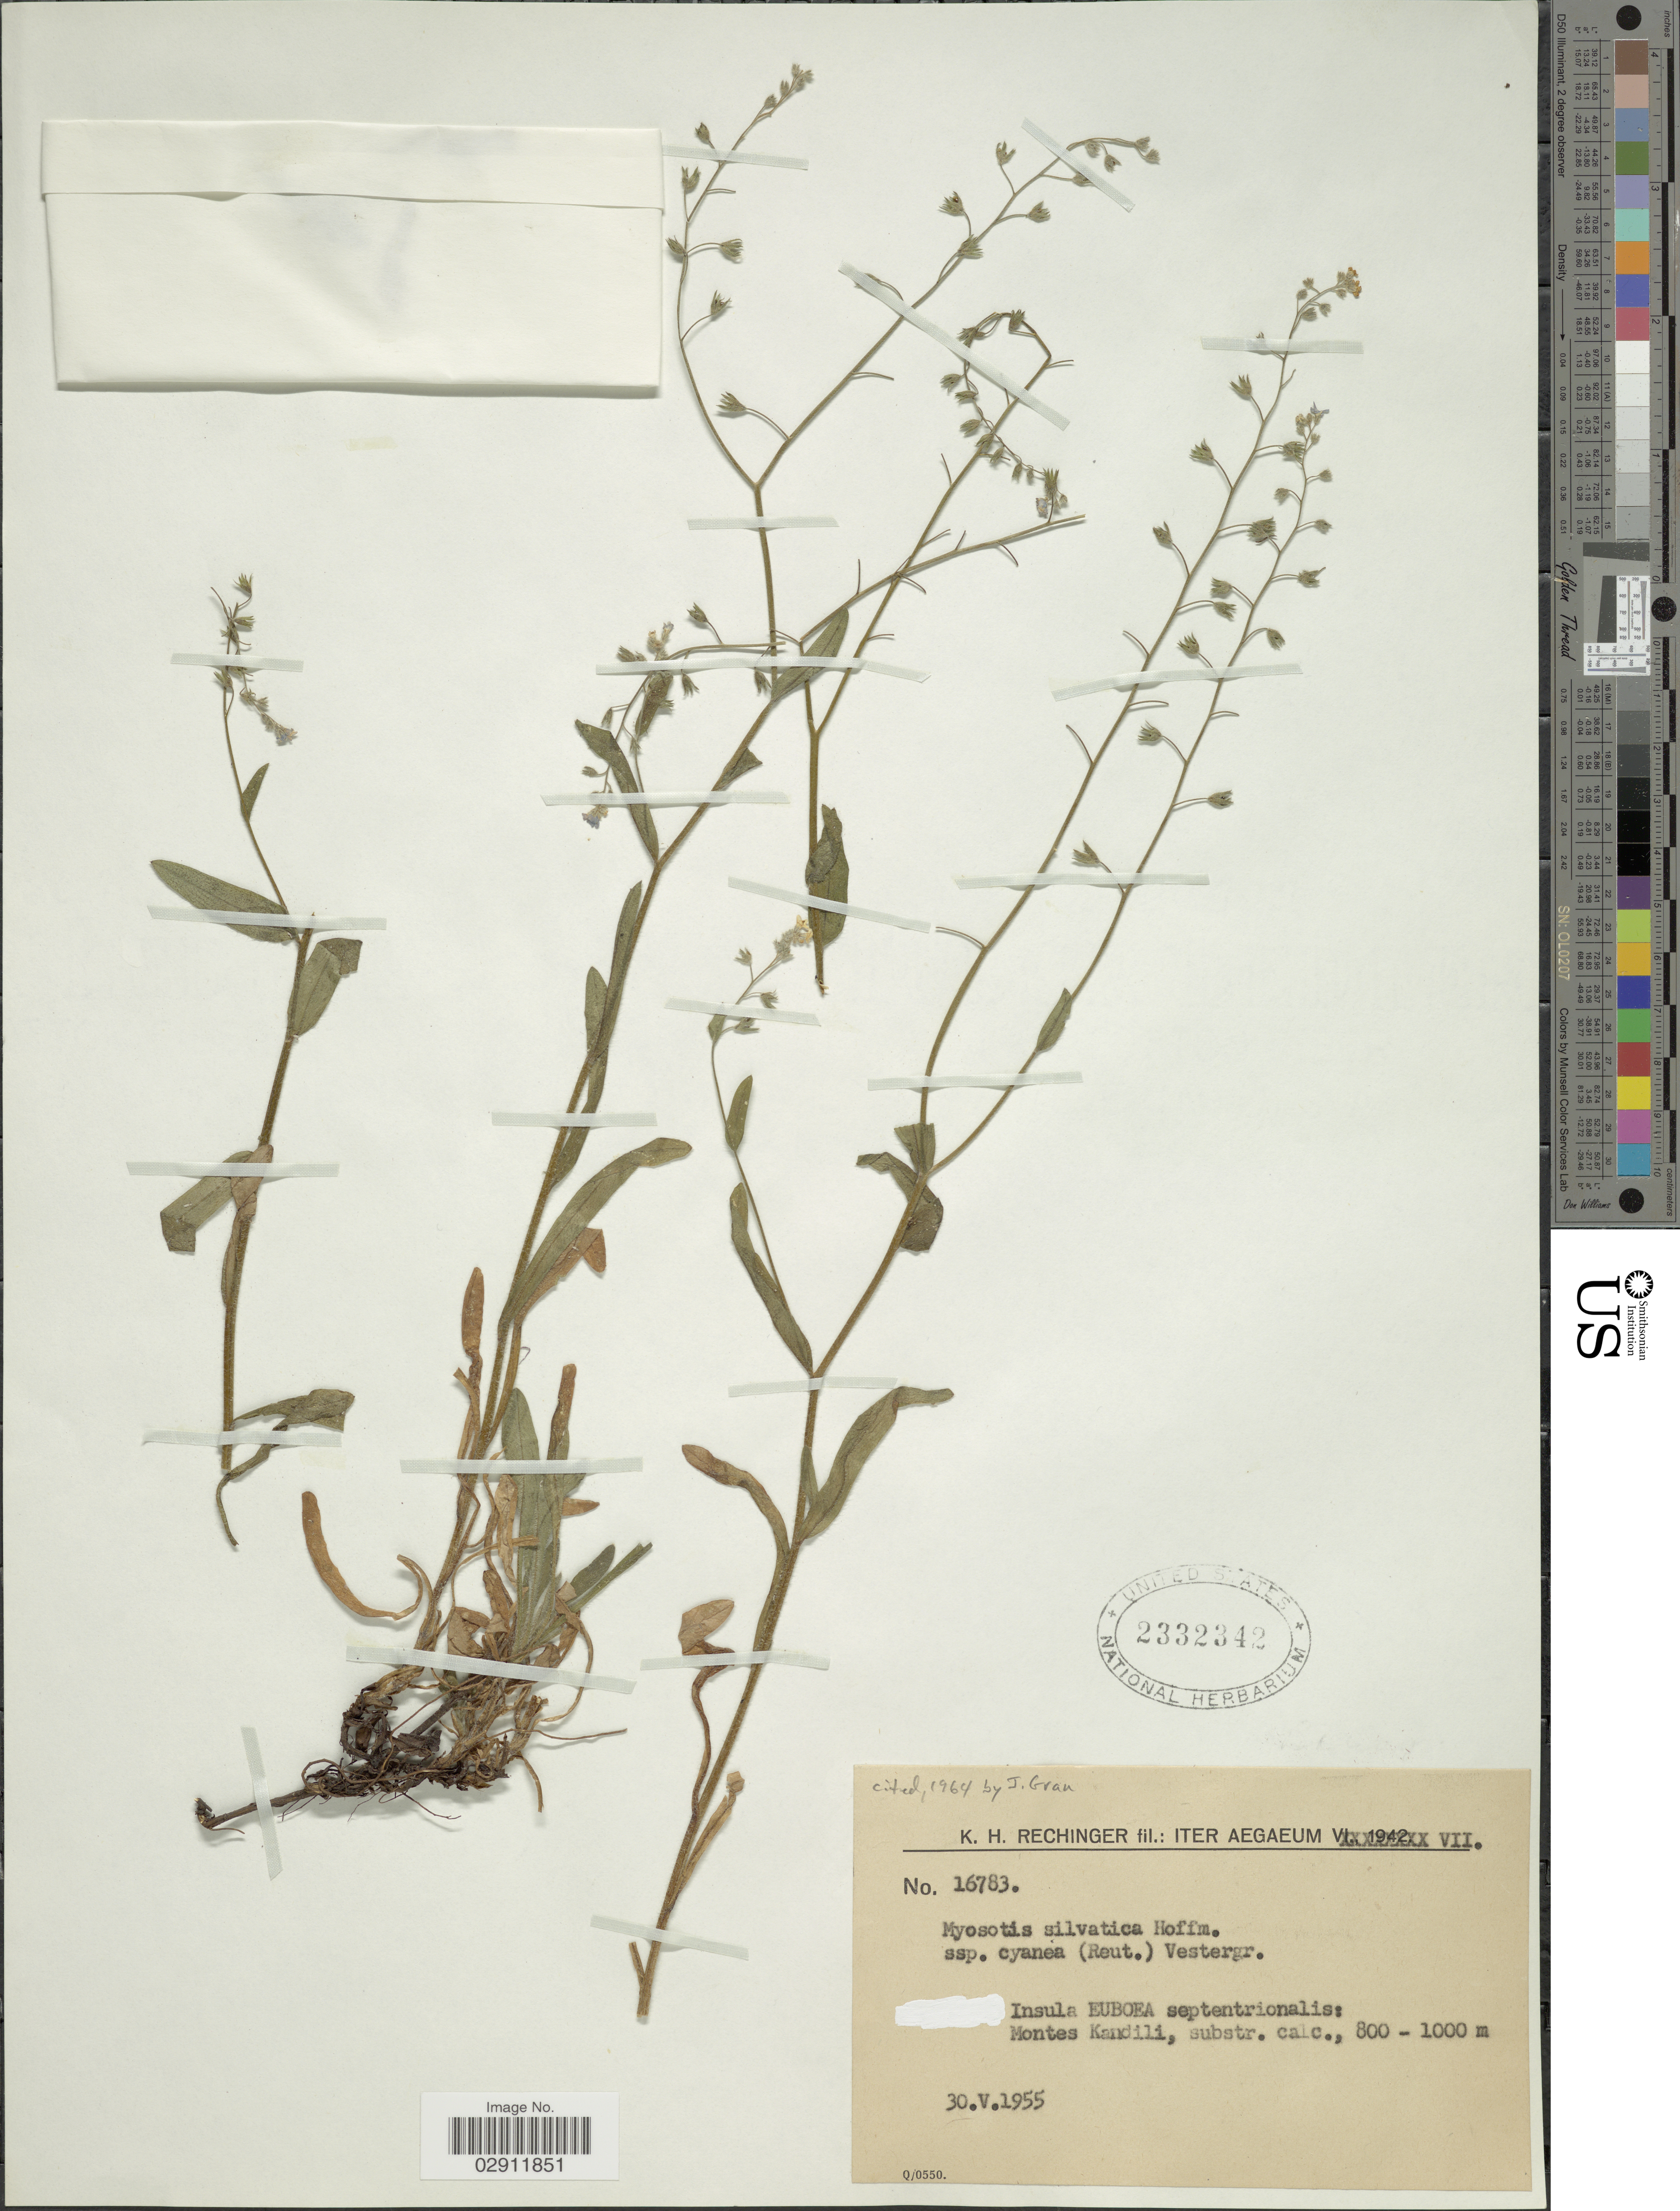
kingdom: Plantae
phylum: Tracheophyta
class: Magnoliopsida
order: Boraginales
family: Boraginaceae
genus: Myosotis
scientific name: Myosotis sylvatica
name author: Ehrh. ex Hoffm.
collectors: K. H. Rechinger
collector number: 16783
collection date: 1955-05-30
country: Greece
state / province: Thessaly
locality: Aegaeum. Insula Euboea septentrionalis: Montes Kandili, substr.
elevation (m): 800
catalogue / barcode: US 2332342